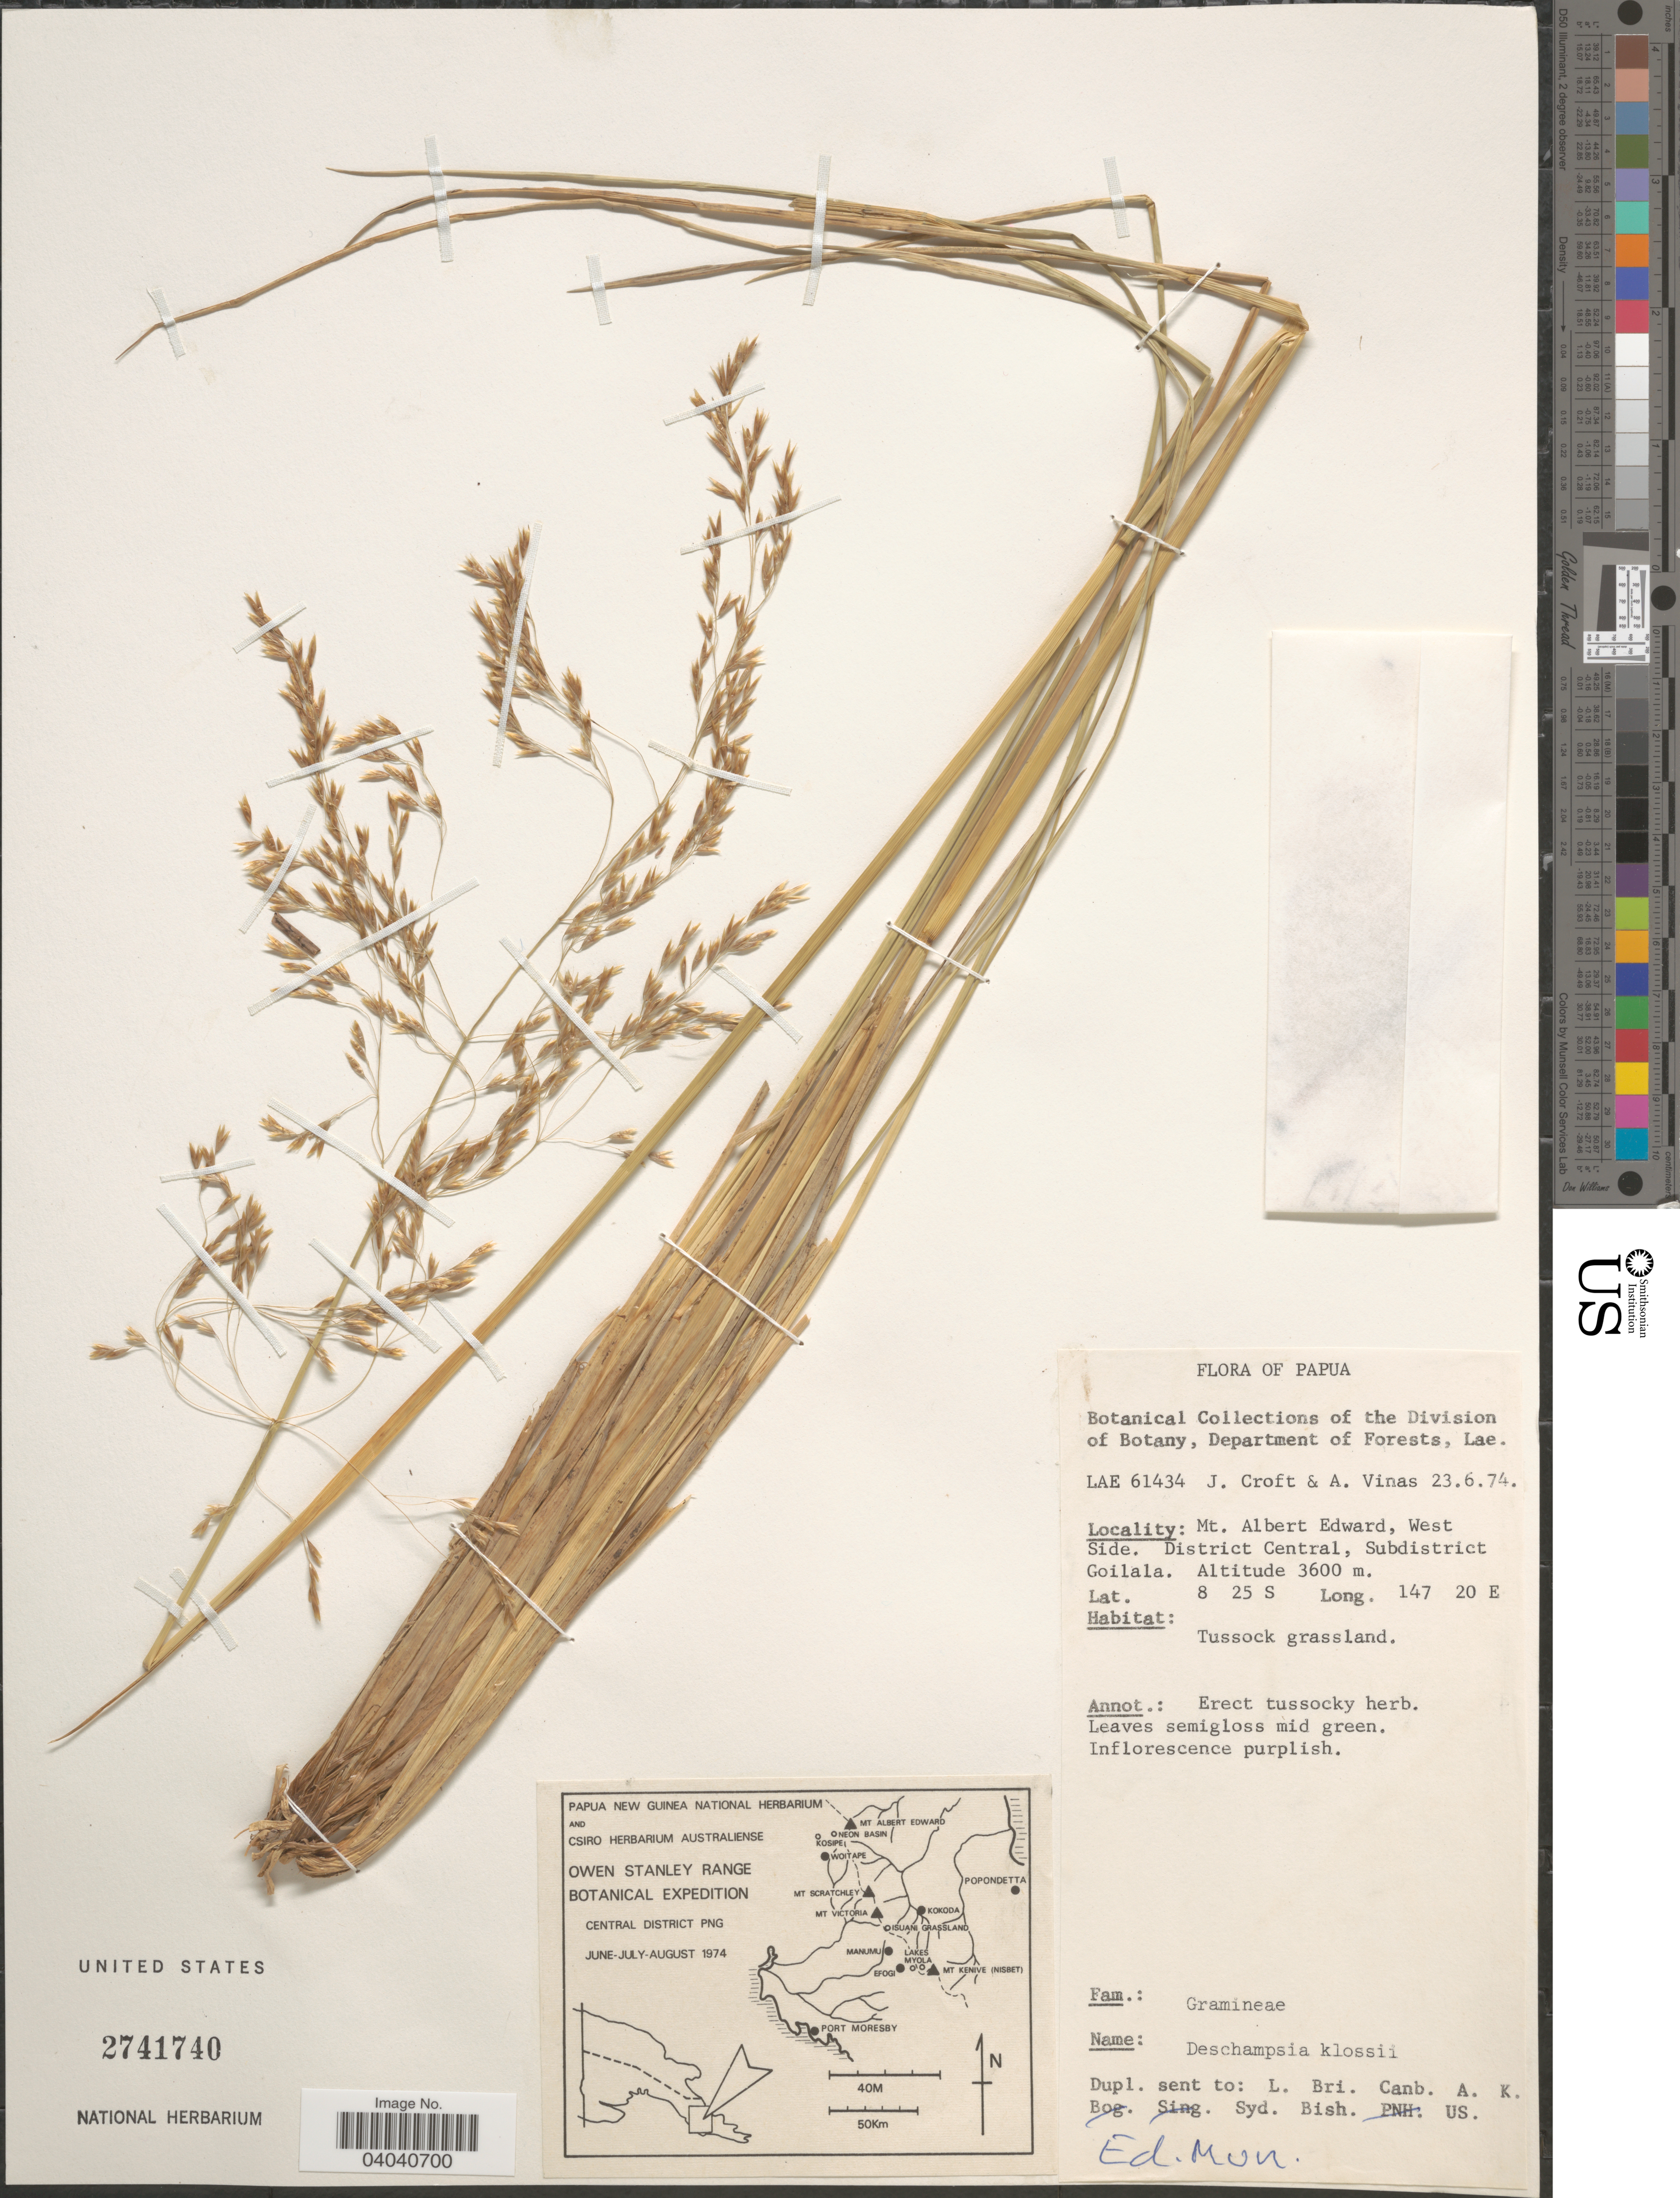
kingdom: Plantae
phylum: Tracheophyta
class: Liliopsida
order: Poales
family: Poaceae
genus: Deschampsia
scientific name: Deschampsia klossii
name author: Ridl.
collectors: J. Croft & A. Vinas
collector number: LAE61434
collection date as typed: Transcribed d/m/y: 23/6/74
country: Papua New Guinea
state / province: Central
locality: Papua. Mt. Albert Edward, West Side. District Central, Subdistrict Goilala. Tussock grassland.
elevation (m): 3600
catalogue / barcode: US 2741740